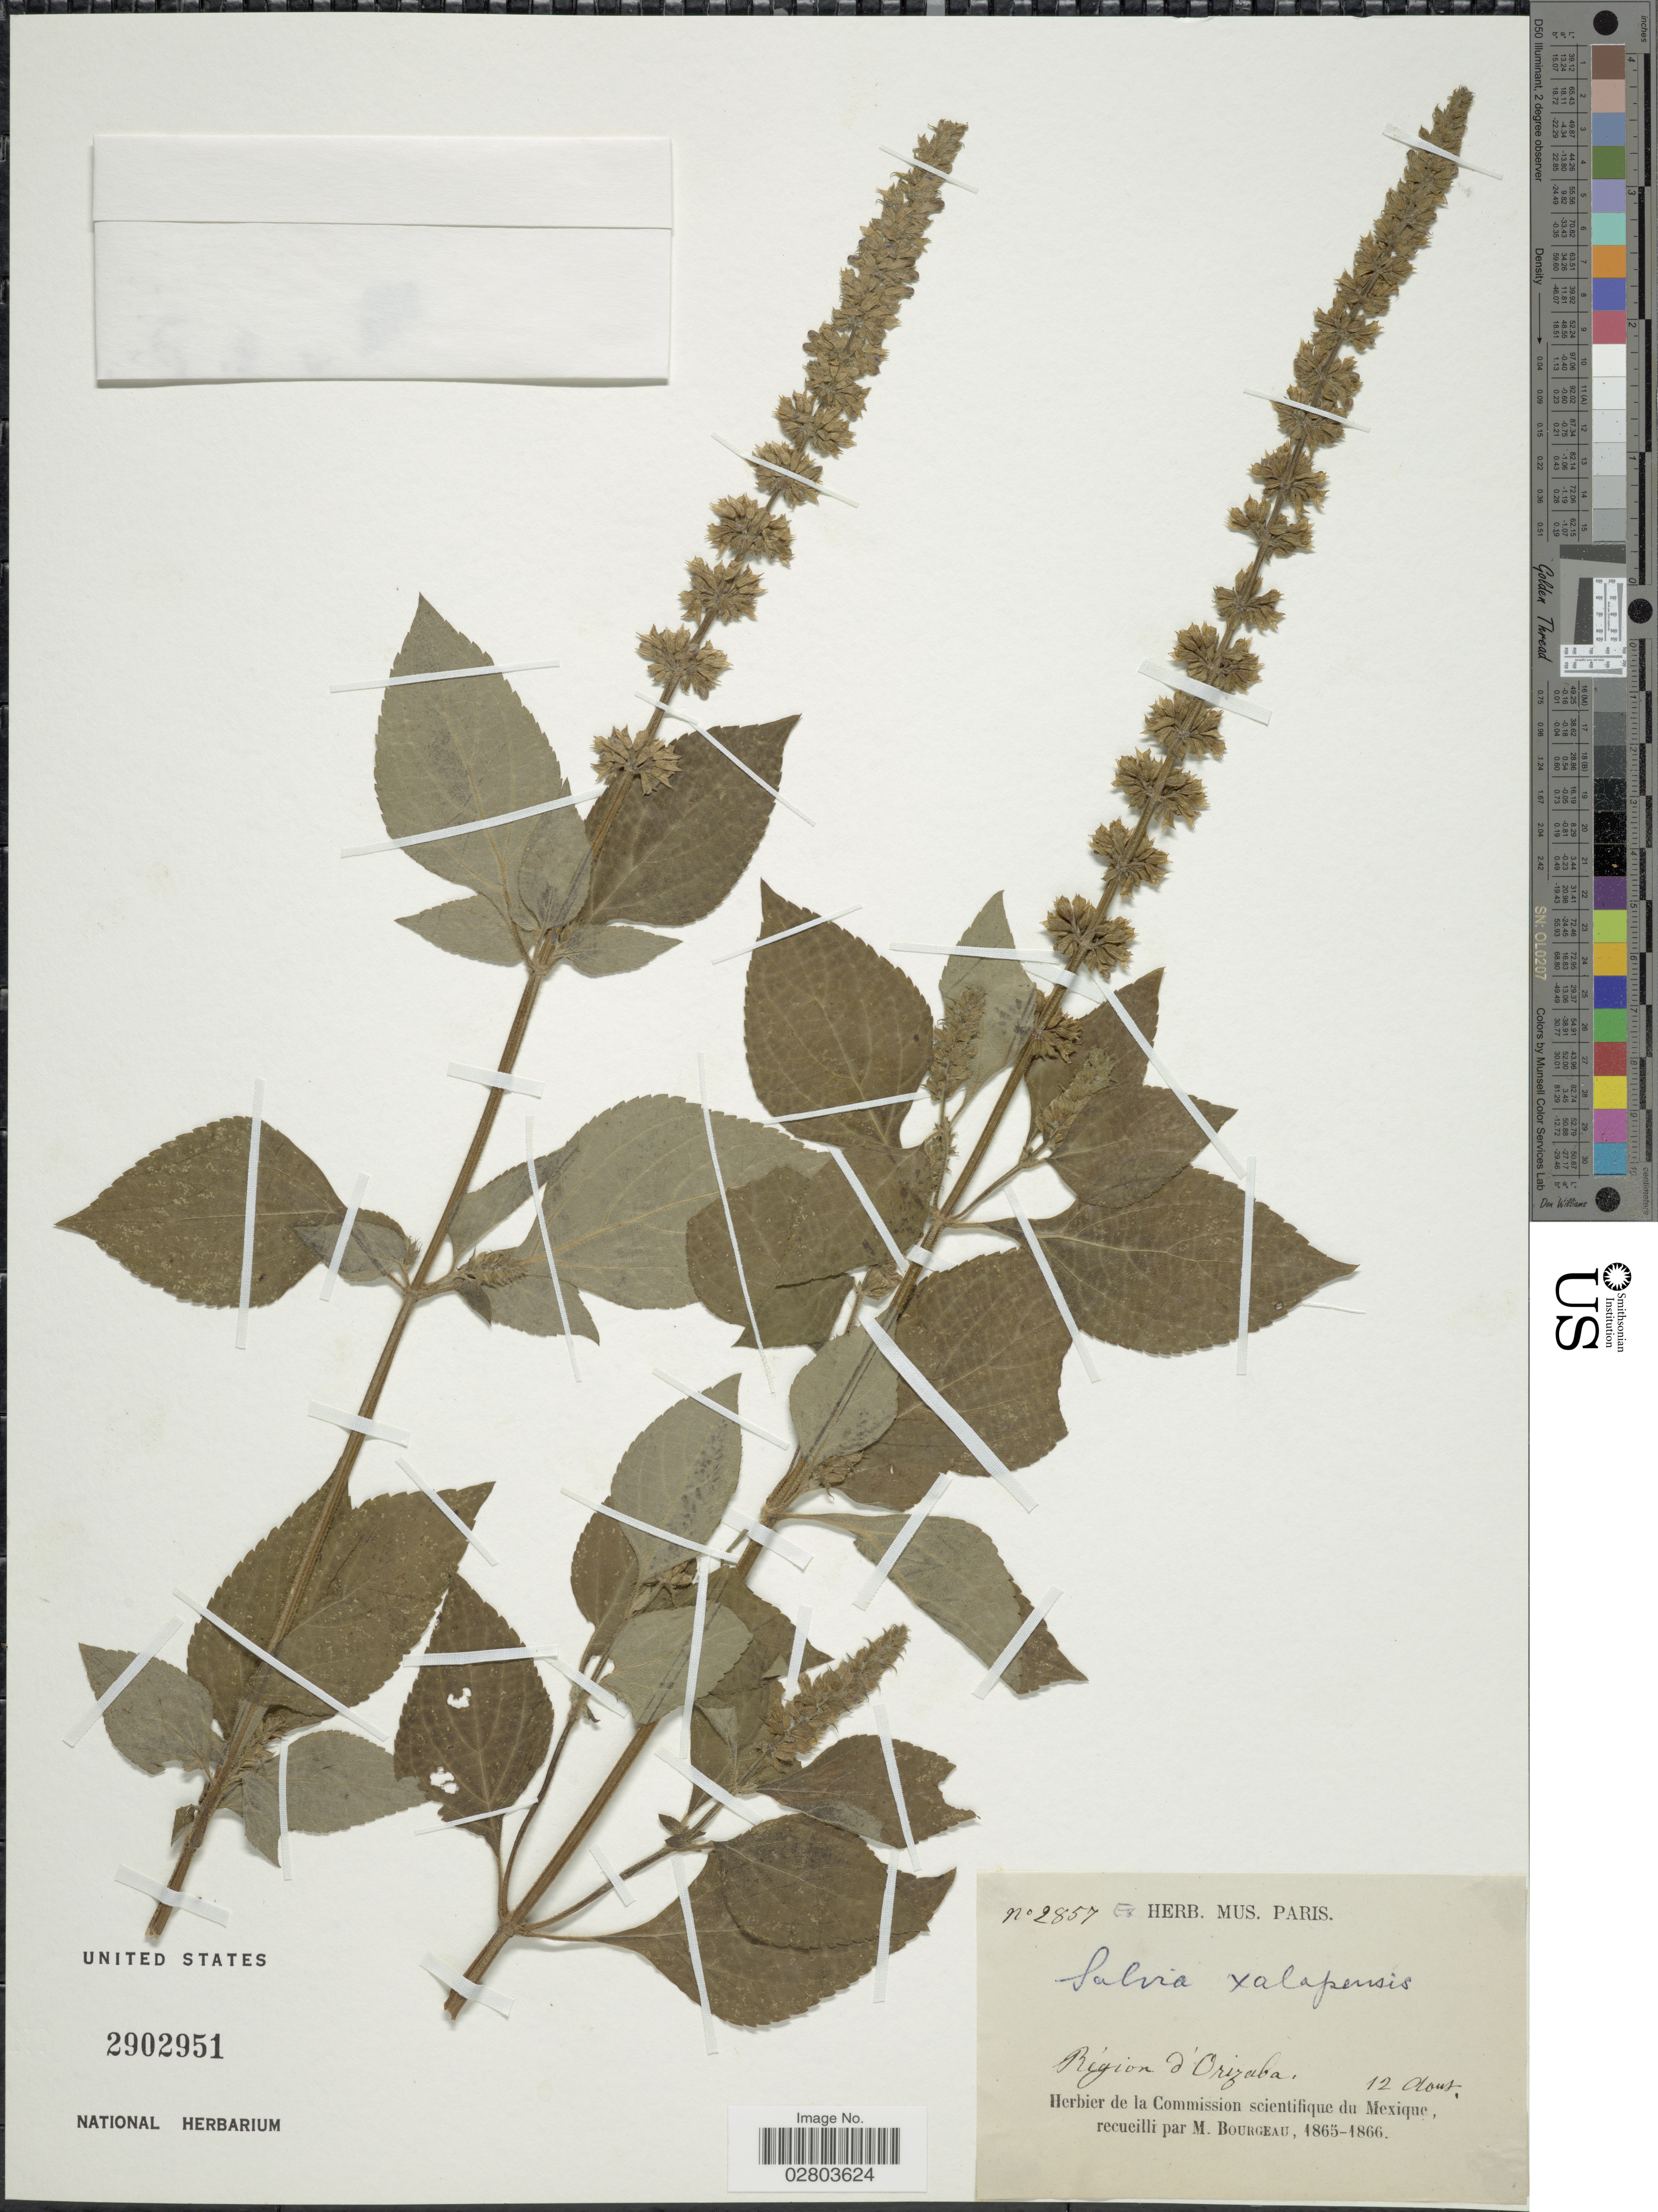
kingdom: Plantae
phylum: Tracheophyta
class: Magnoliopsida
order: Lamiales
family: Lamiaceae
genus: Salvia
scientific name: Salvia xalapensis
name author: Benth.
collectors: M. Bourgeau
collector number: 2857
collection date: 1865-08-12/1866-08-12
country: Mexico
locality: Région d'Orizaba.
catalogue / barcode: US 2902951